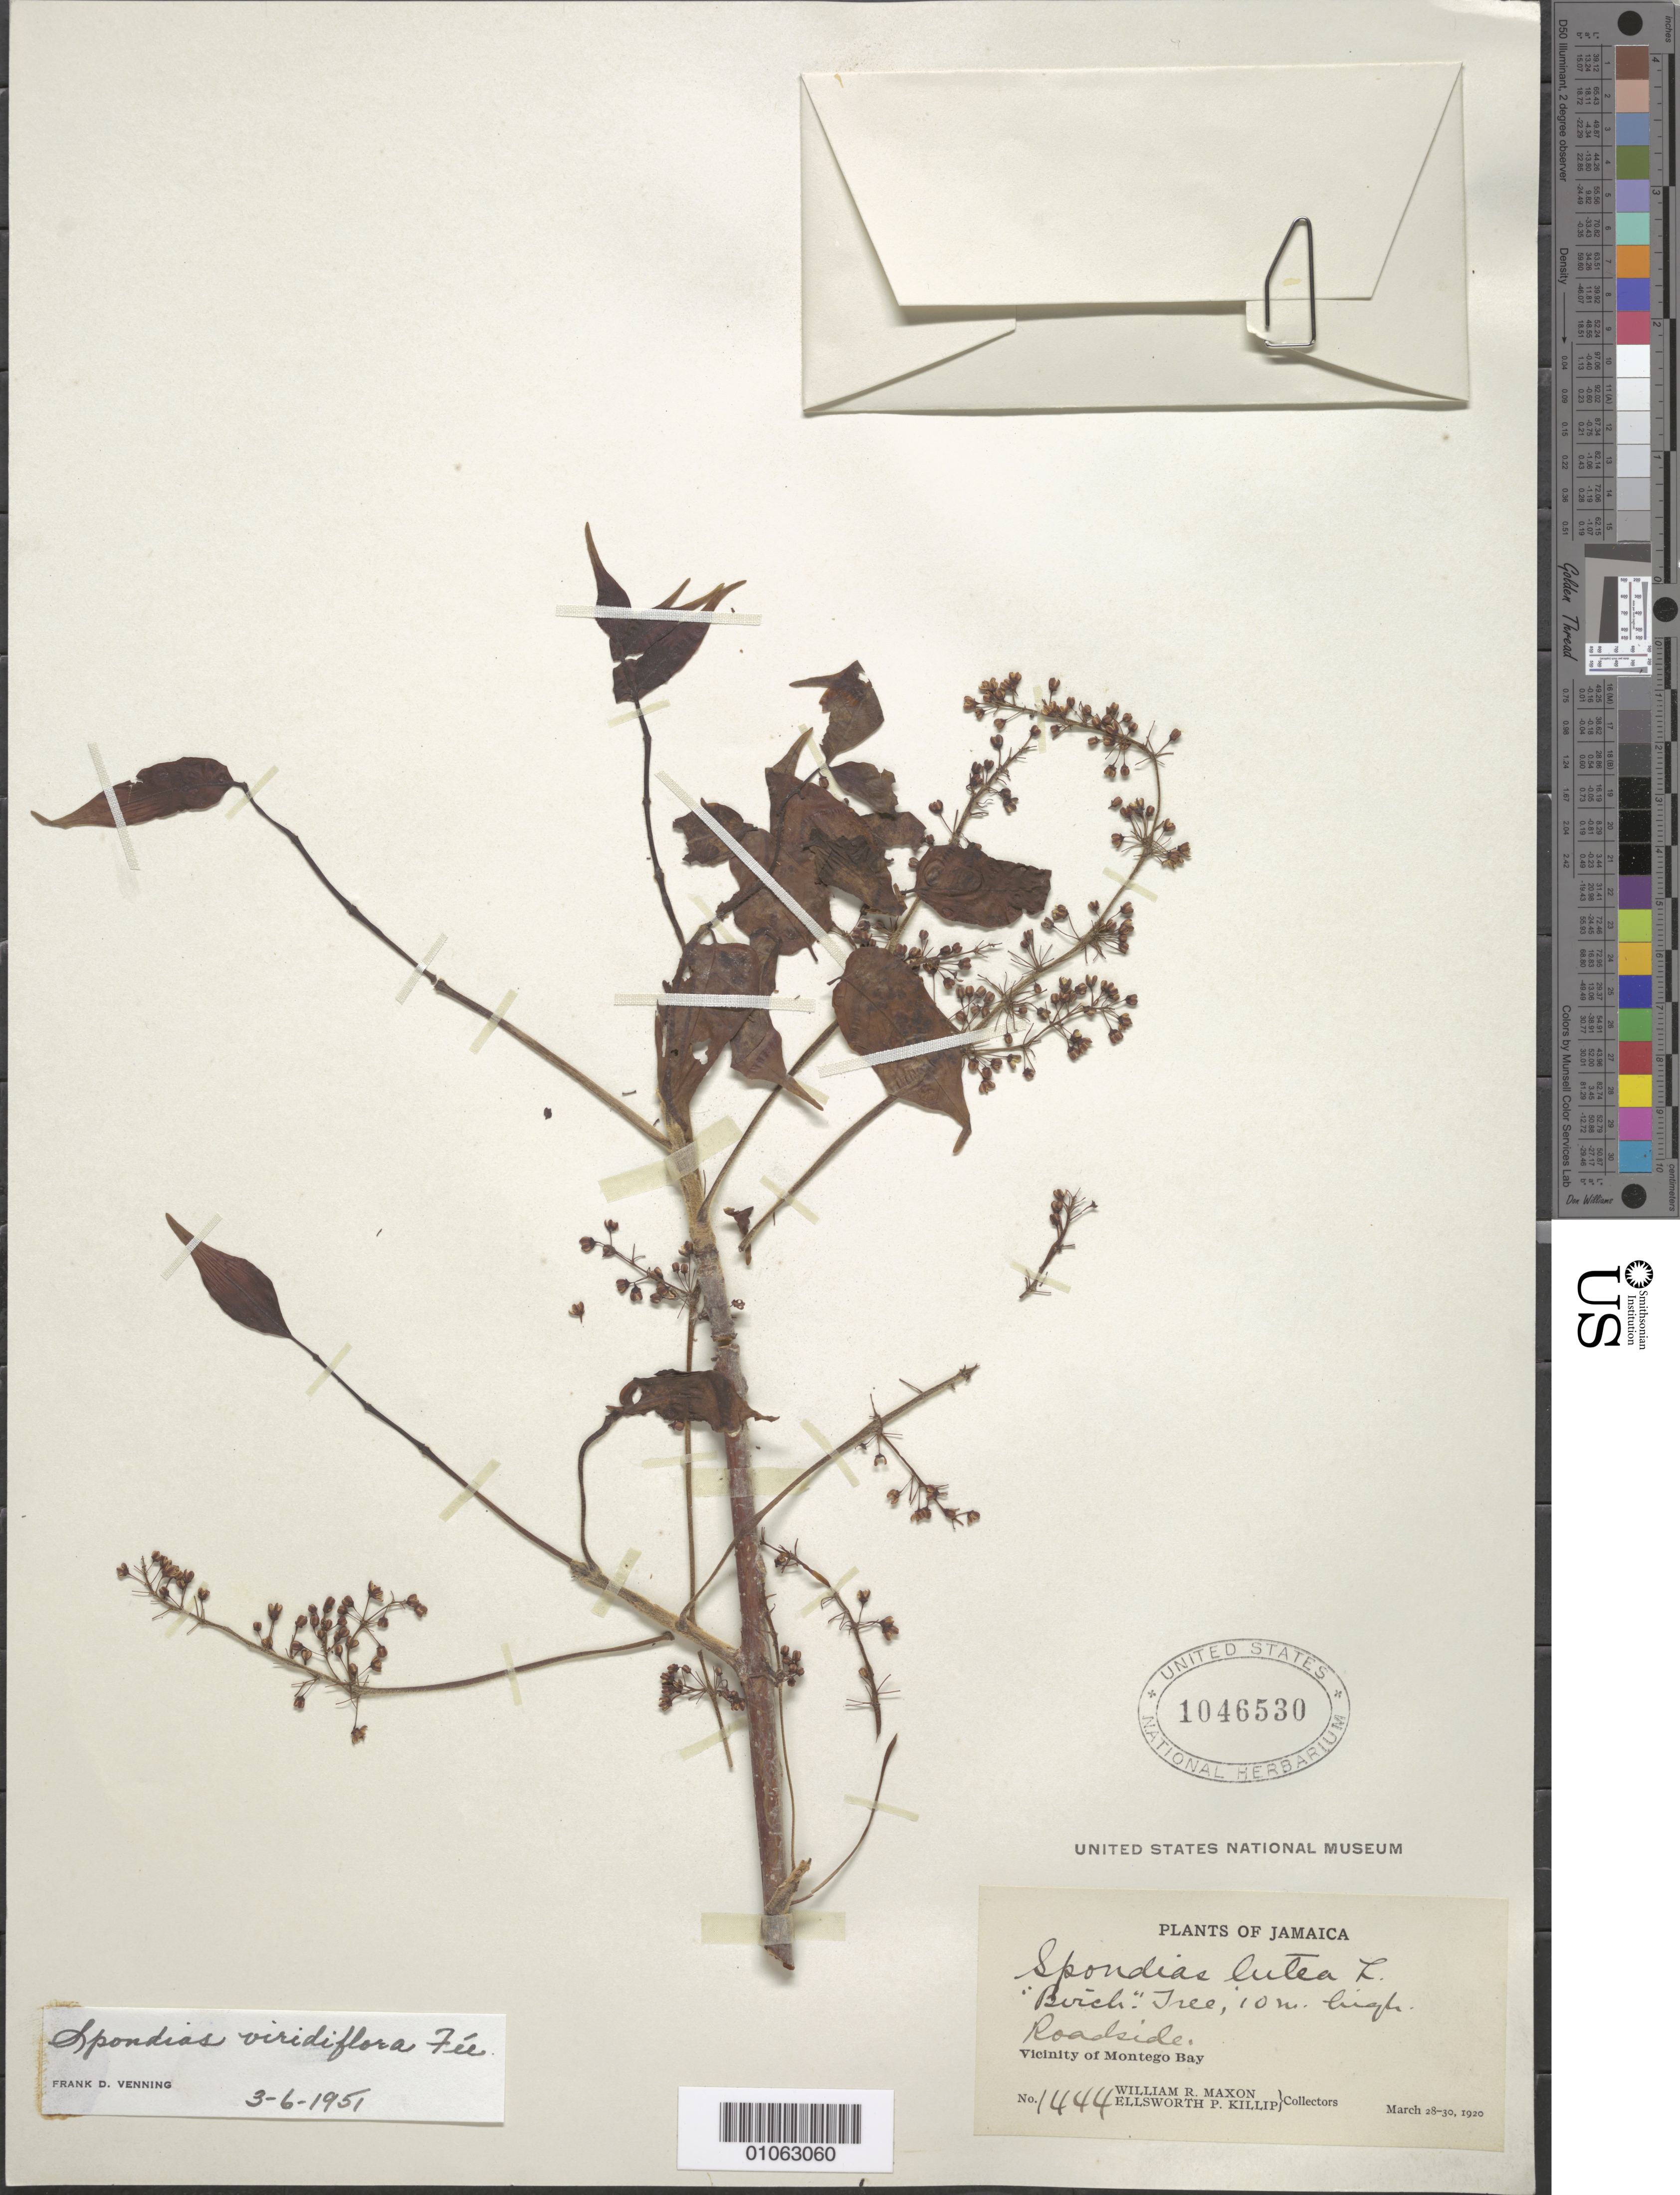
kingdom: Plantae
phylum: Tracheophyta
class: Magnoliopsida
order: Sapindales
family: Burseraceae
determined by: Mitchell, John D.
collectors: W. R. Maxon & E. P. Killip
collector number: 1444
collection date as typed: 28 Mar 1920 to 30 Mar 1920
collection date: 1920-03-28/1920-03-30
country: Jamaica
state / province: Saint James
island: Jamaica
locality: Roadside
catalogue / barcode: US 1046530